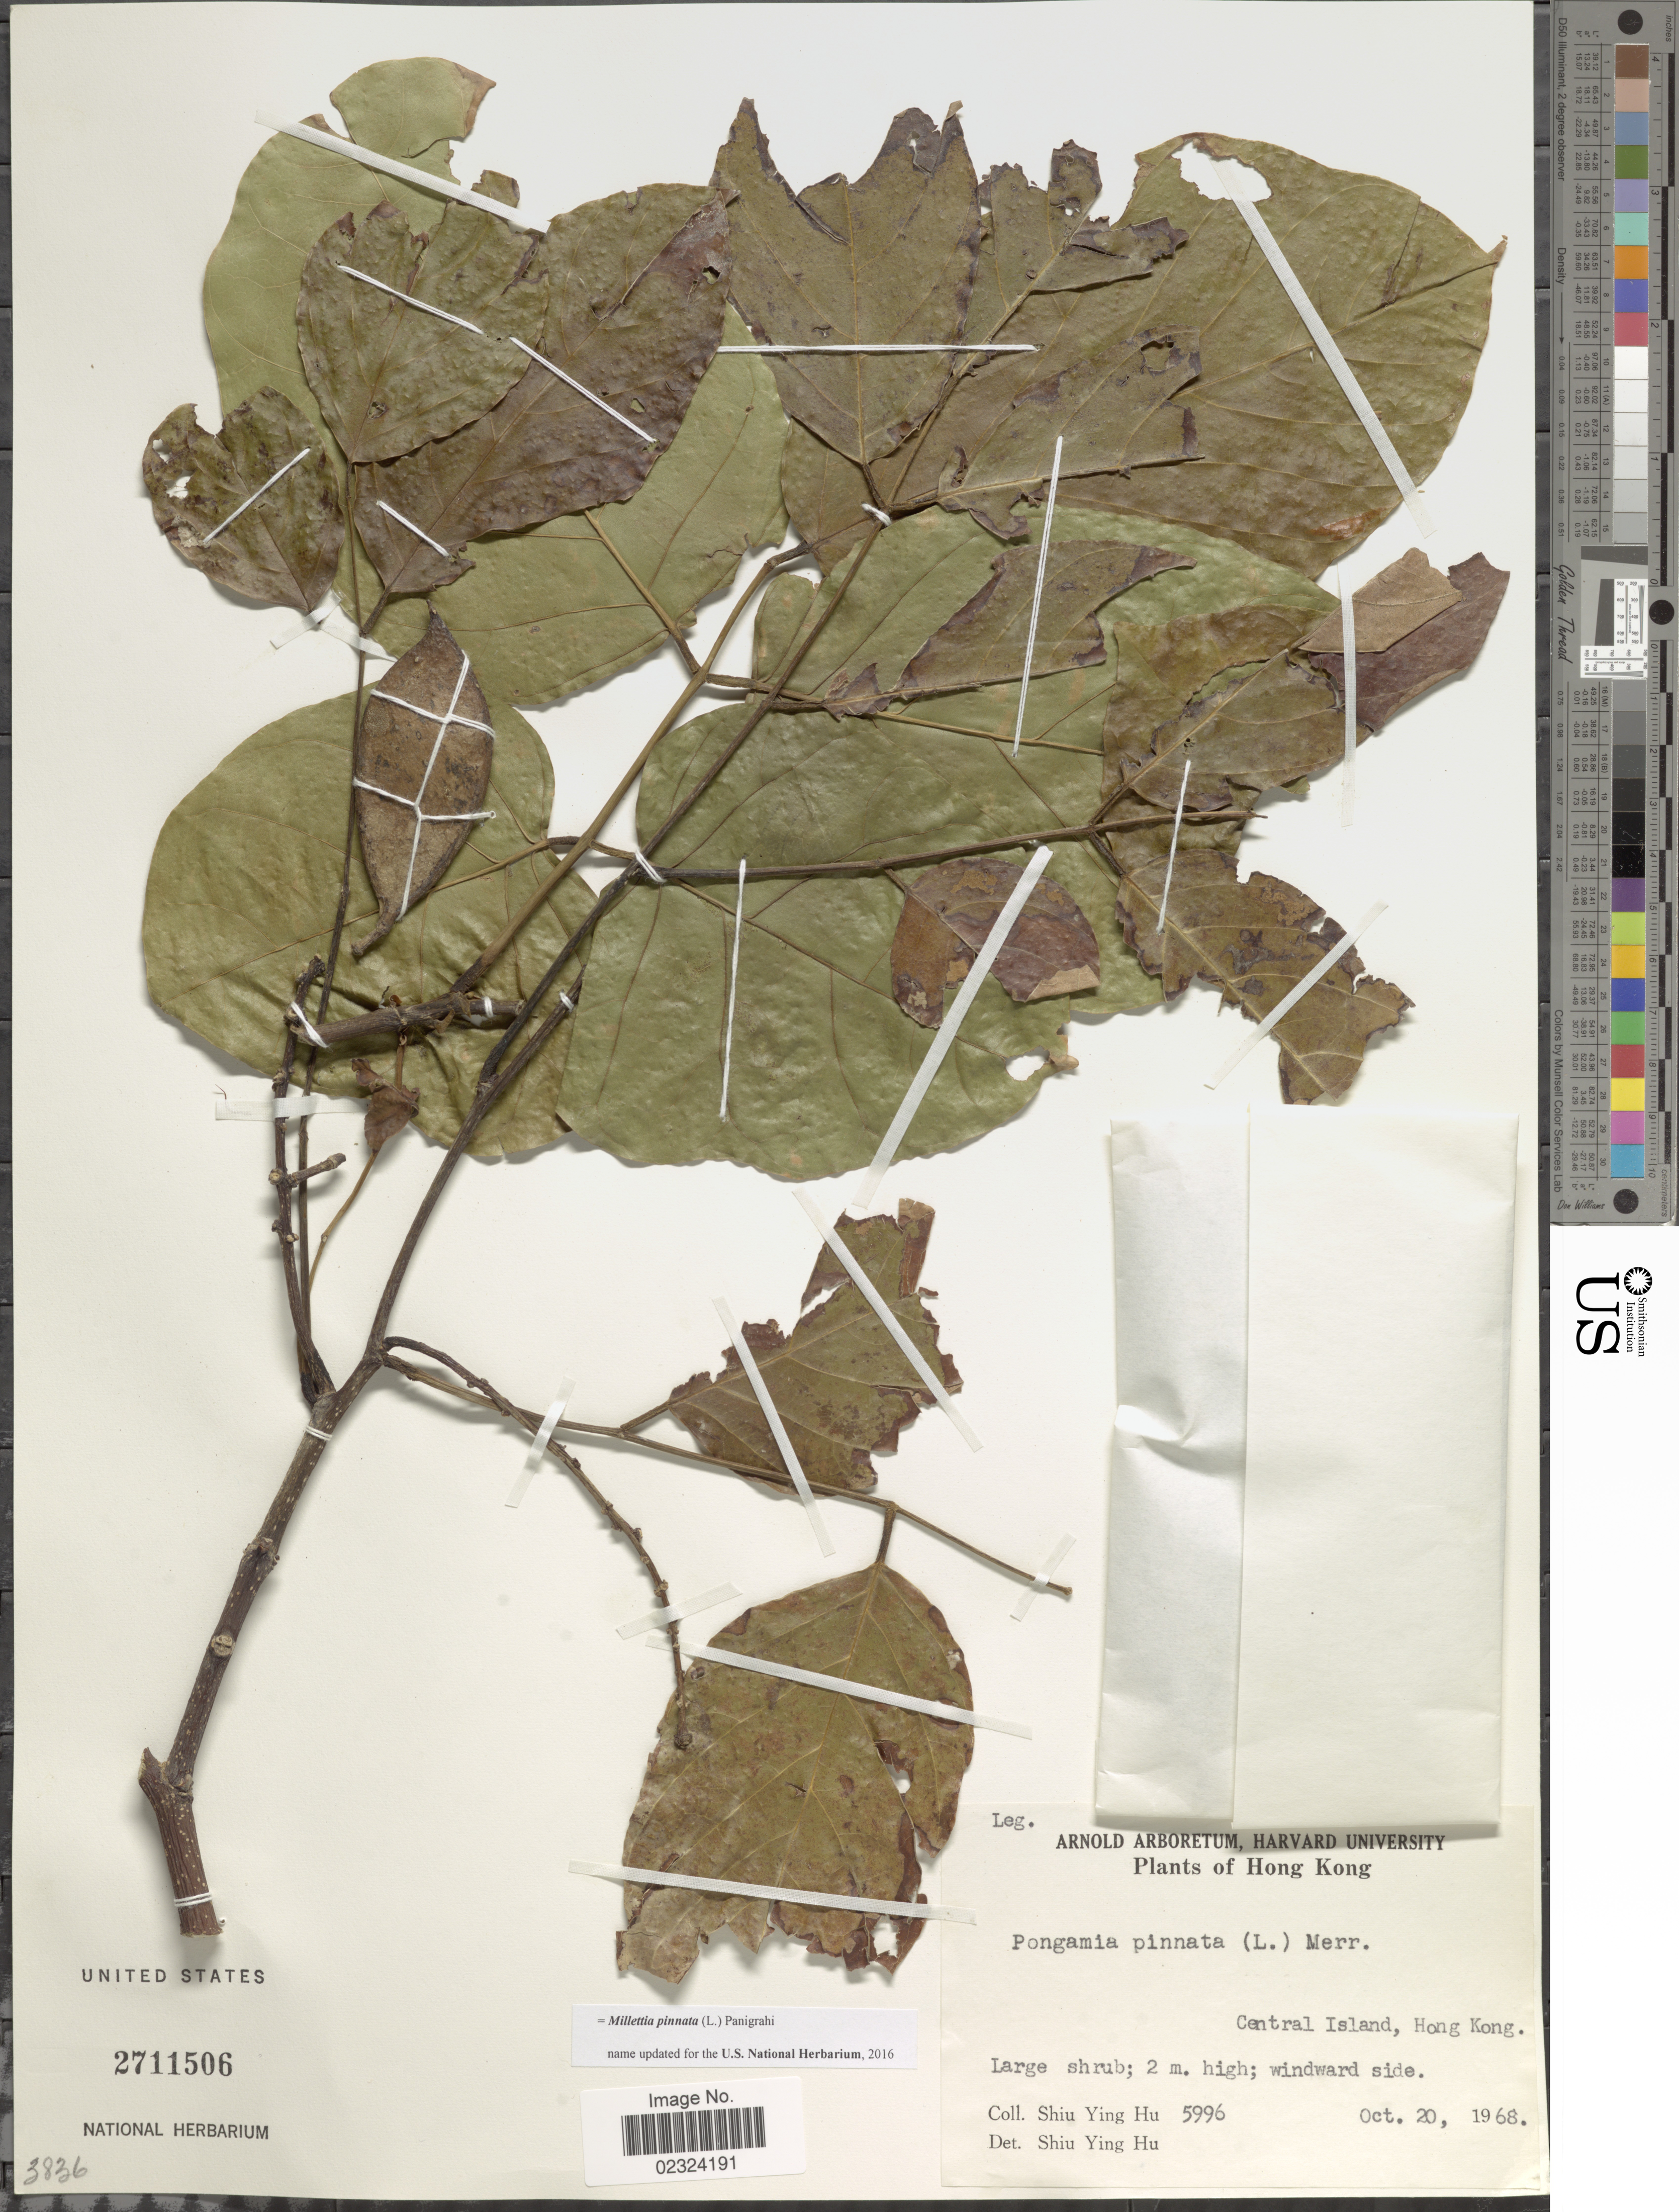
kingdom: Plantae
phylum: Tracheophyta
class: Magnoliopsida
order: Fabales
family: Fabaceae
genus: Millettia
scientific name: Millettia pinnata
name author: (L.) Panigrahi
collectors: S. Y. Hu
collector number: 5996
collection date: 1968-10-20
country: China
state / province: Hong Kong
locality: Central Island. Hong Kong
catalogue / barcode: US 2711506